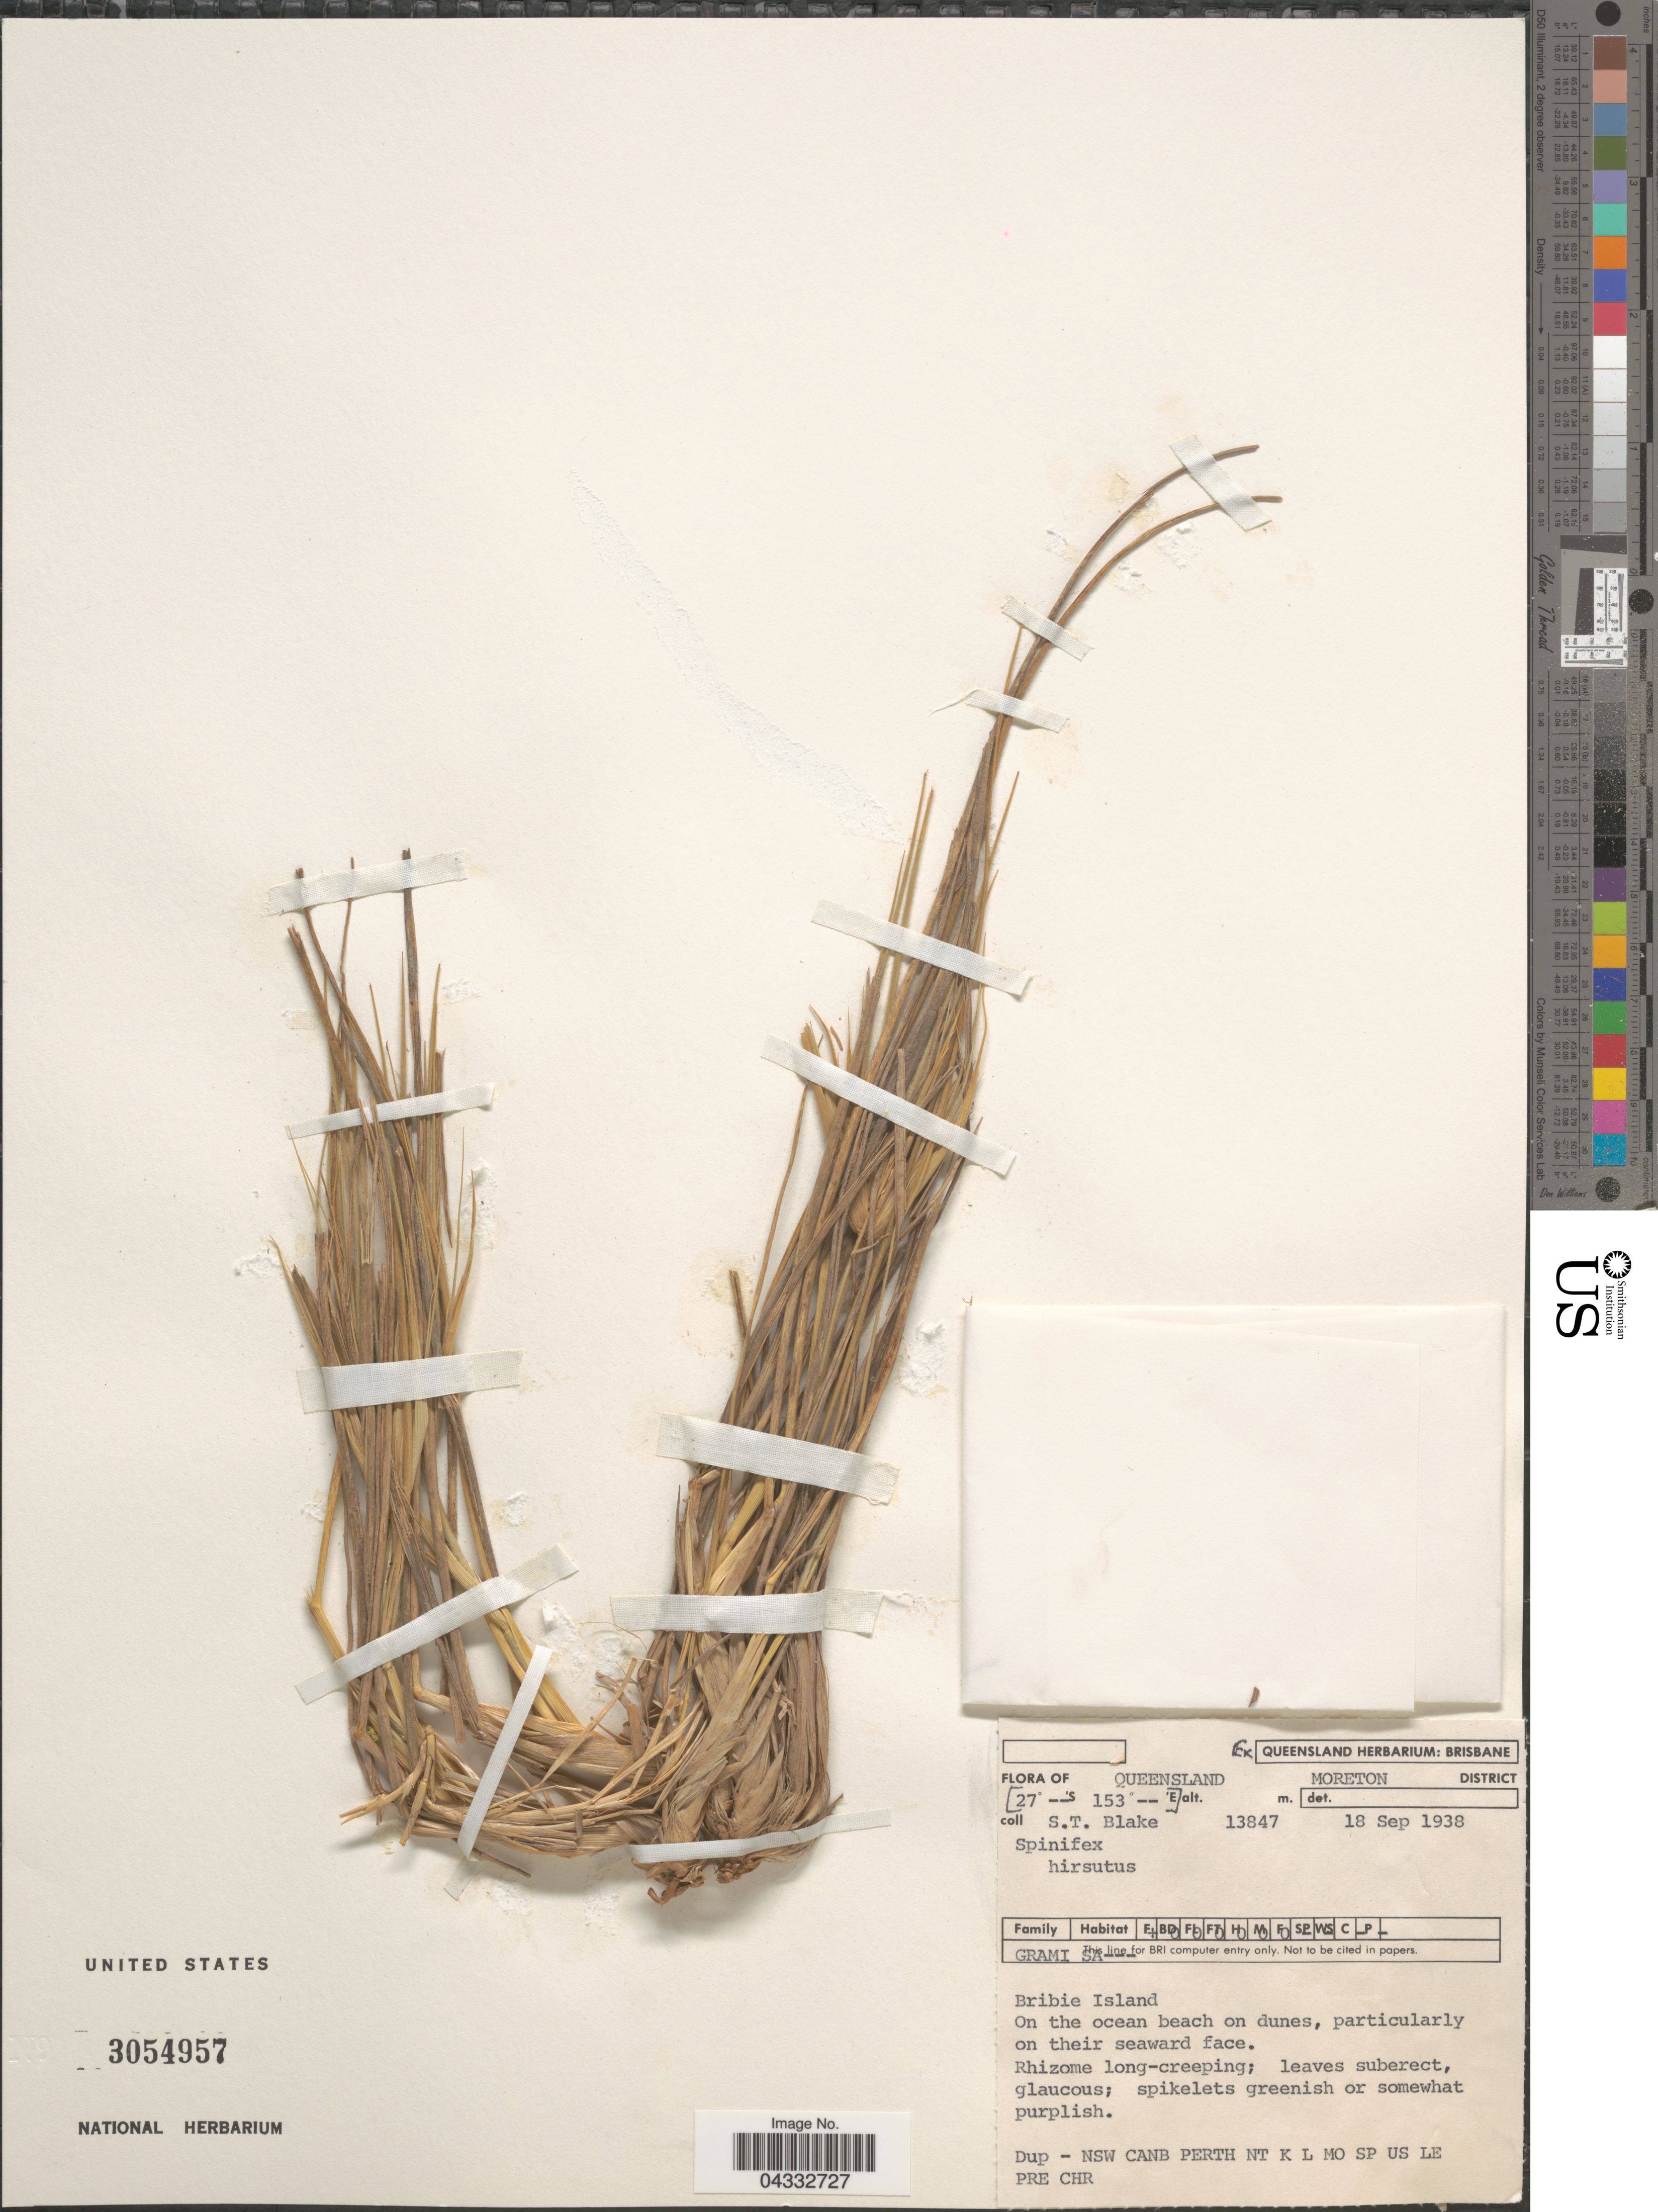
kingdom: Plantae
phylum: Tracheophyta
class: Liliopsida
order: Poales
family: Poaceae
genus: Spinifex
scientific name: Spinifex hirsutus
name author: Labill.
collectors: S. T. Blake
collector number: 13847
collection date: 1938-09-18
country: Australia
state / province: Queensland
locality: Moreton District. Bribie Island.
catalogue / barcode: US 3054957